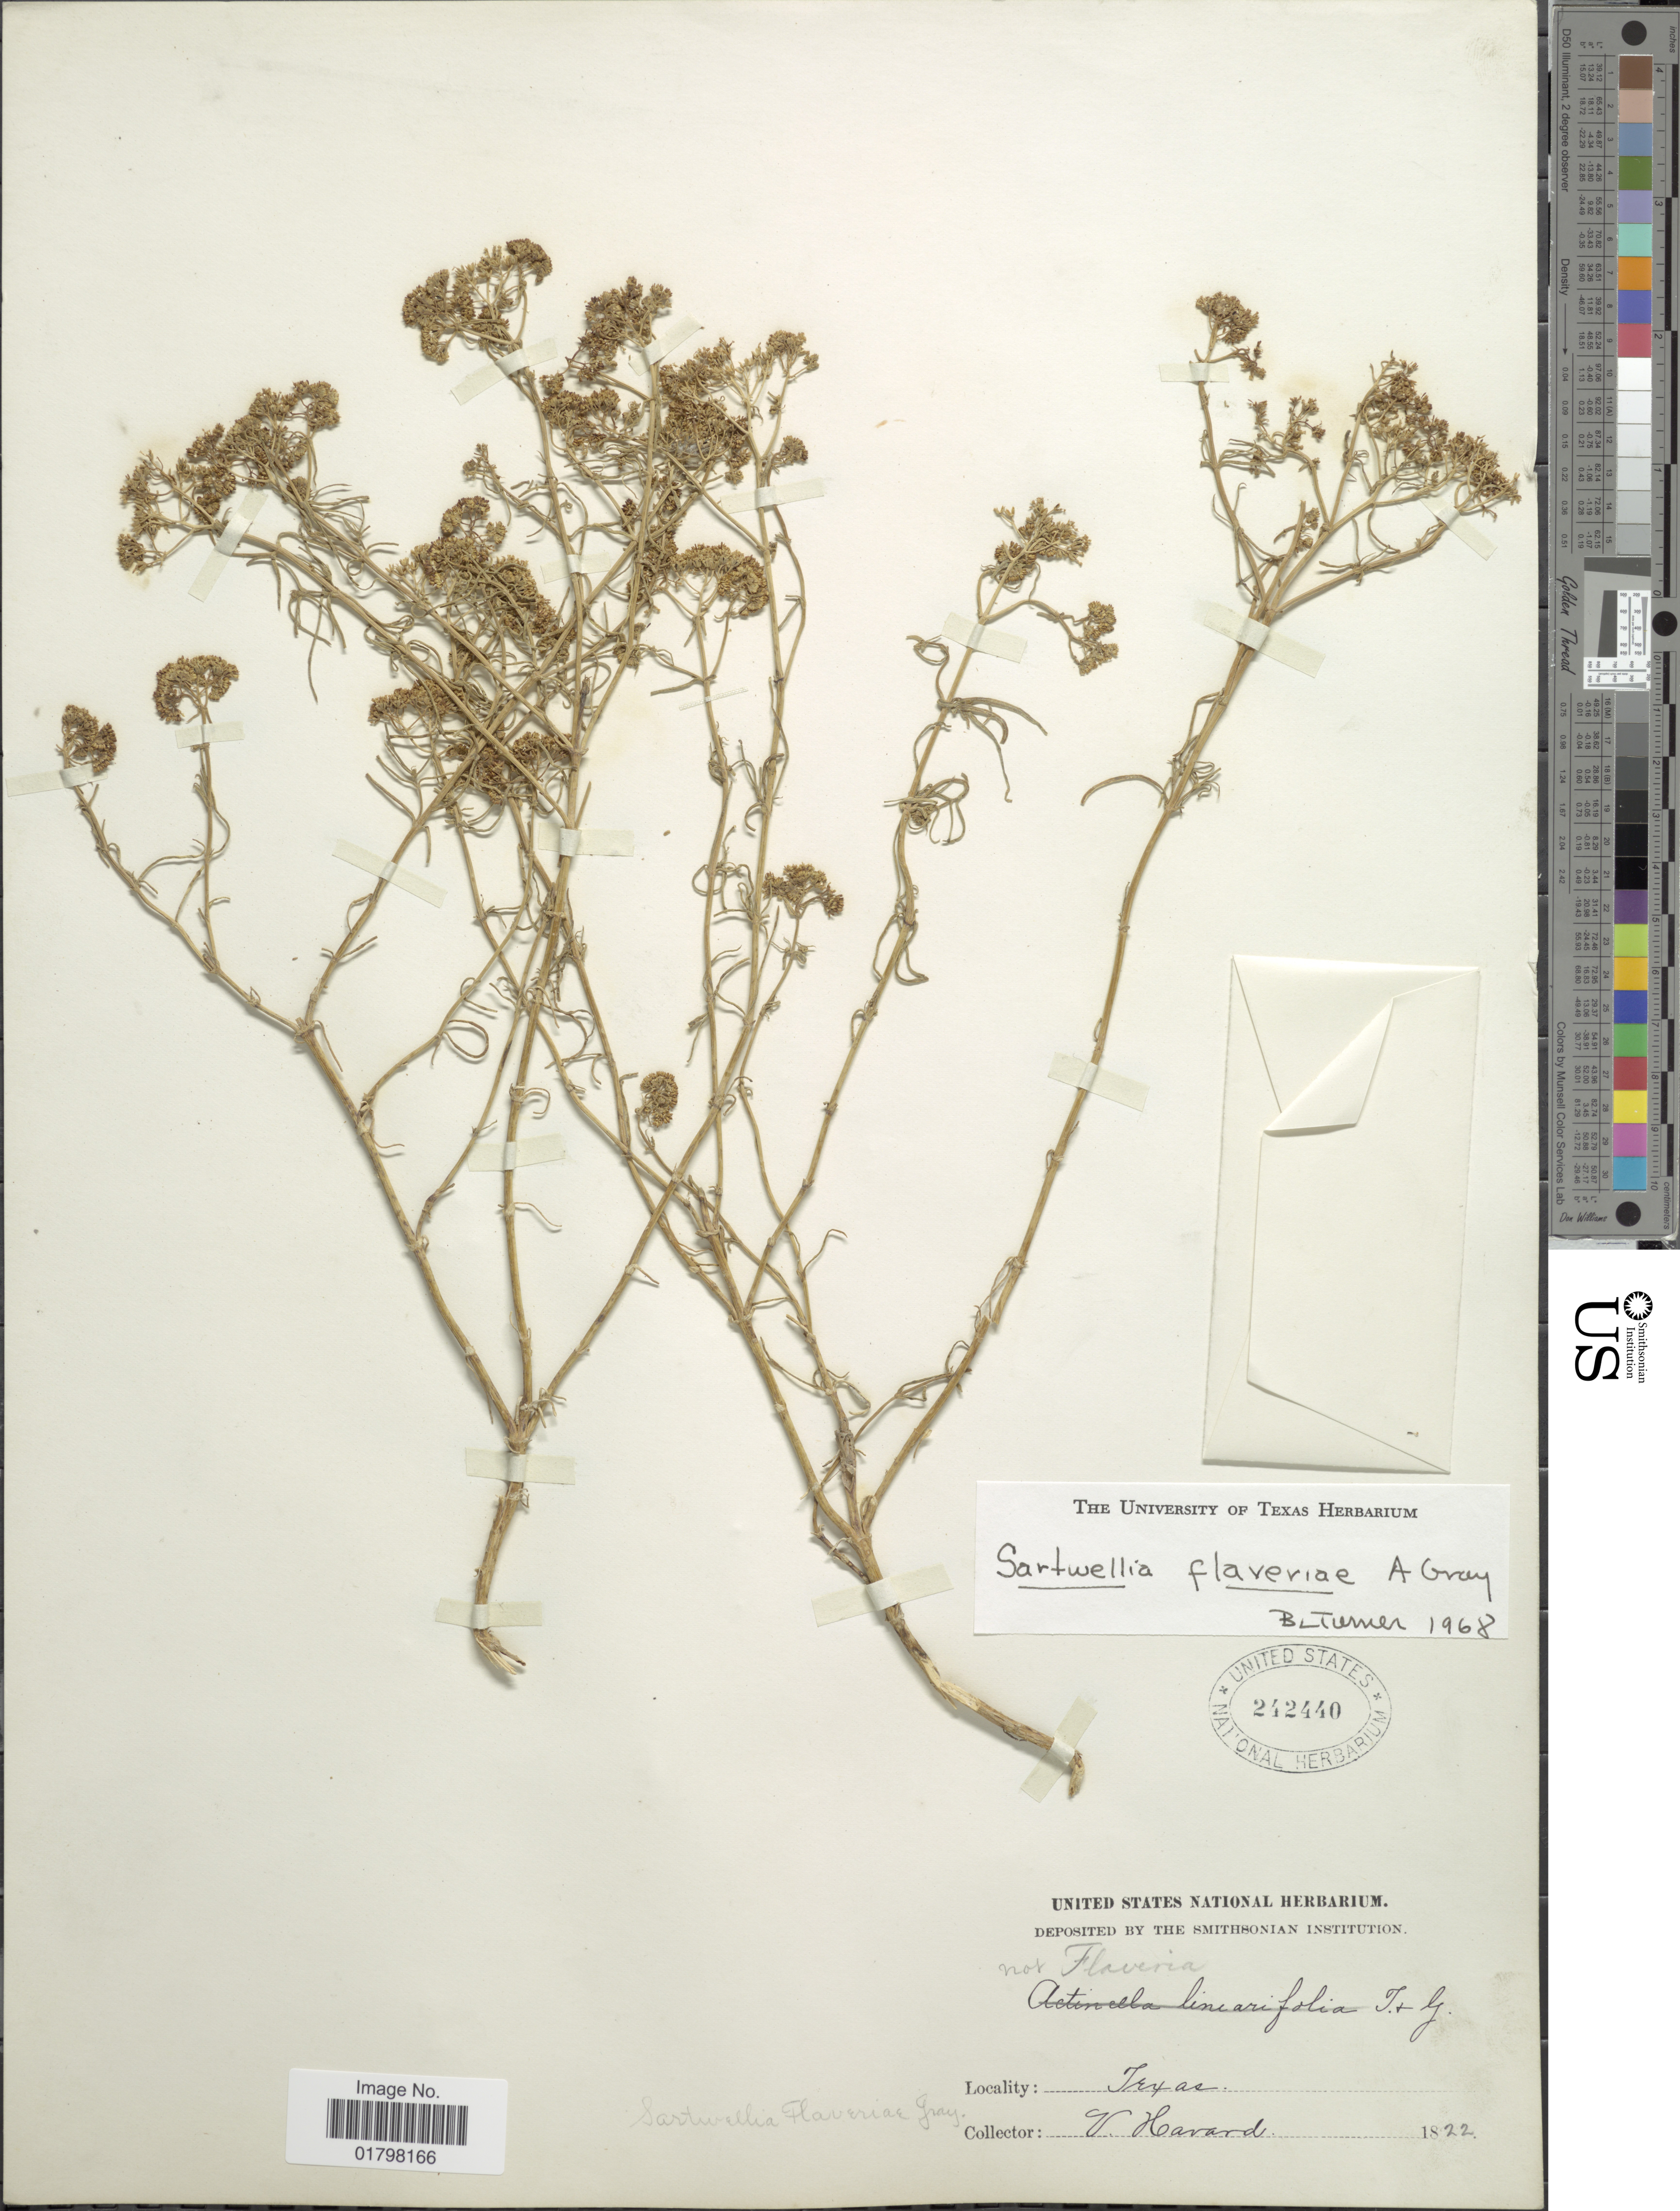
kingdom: Plantae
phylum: Tracheophyta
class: Magnoliopsida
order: Asterales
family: Asteraceae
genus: Sartwellia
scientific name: Sartwellia flaveriae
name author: A. Gray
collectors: V. Havard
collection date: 1822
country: United States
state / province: Texas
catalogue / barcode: US 242440